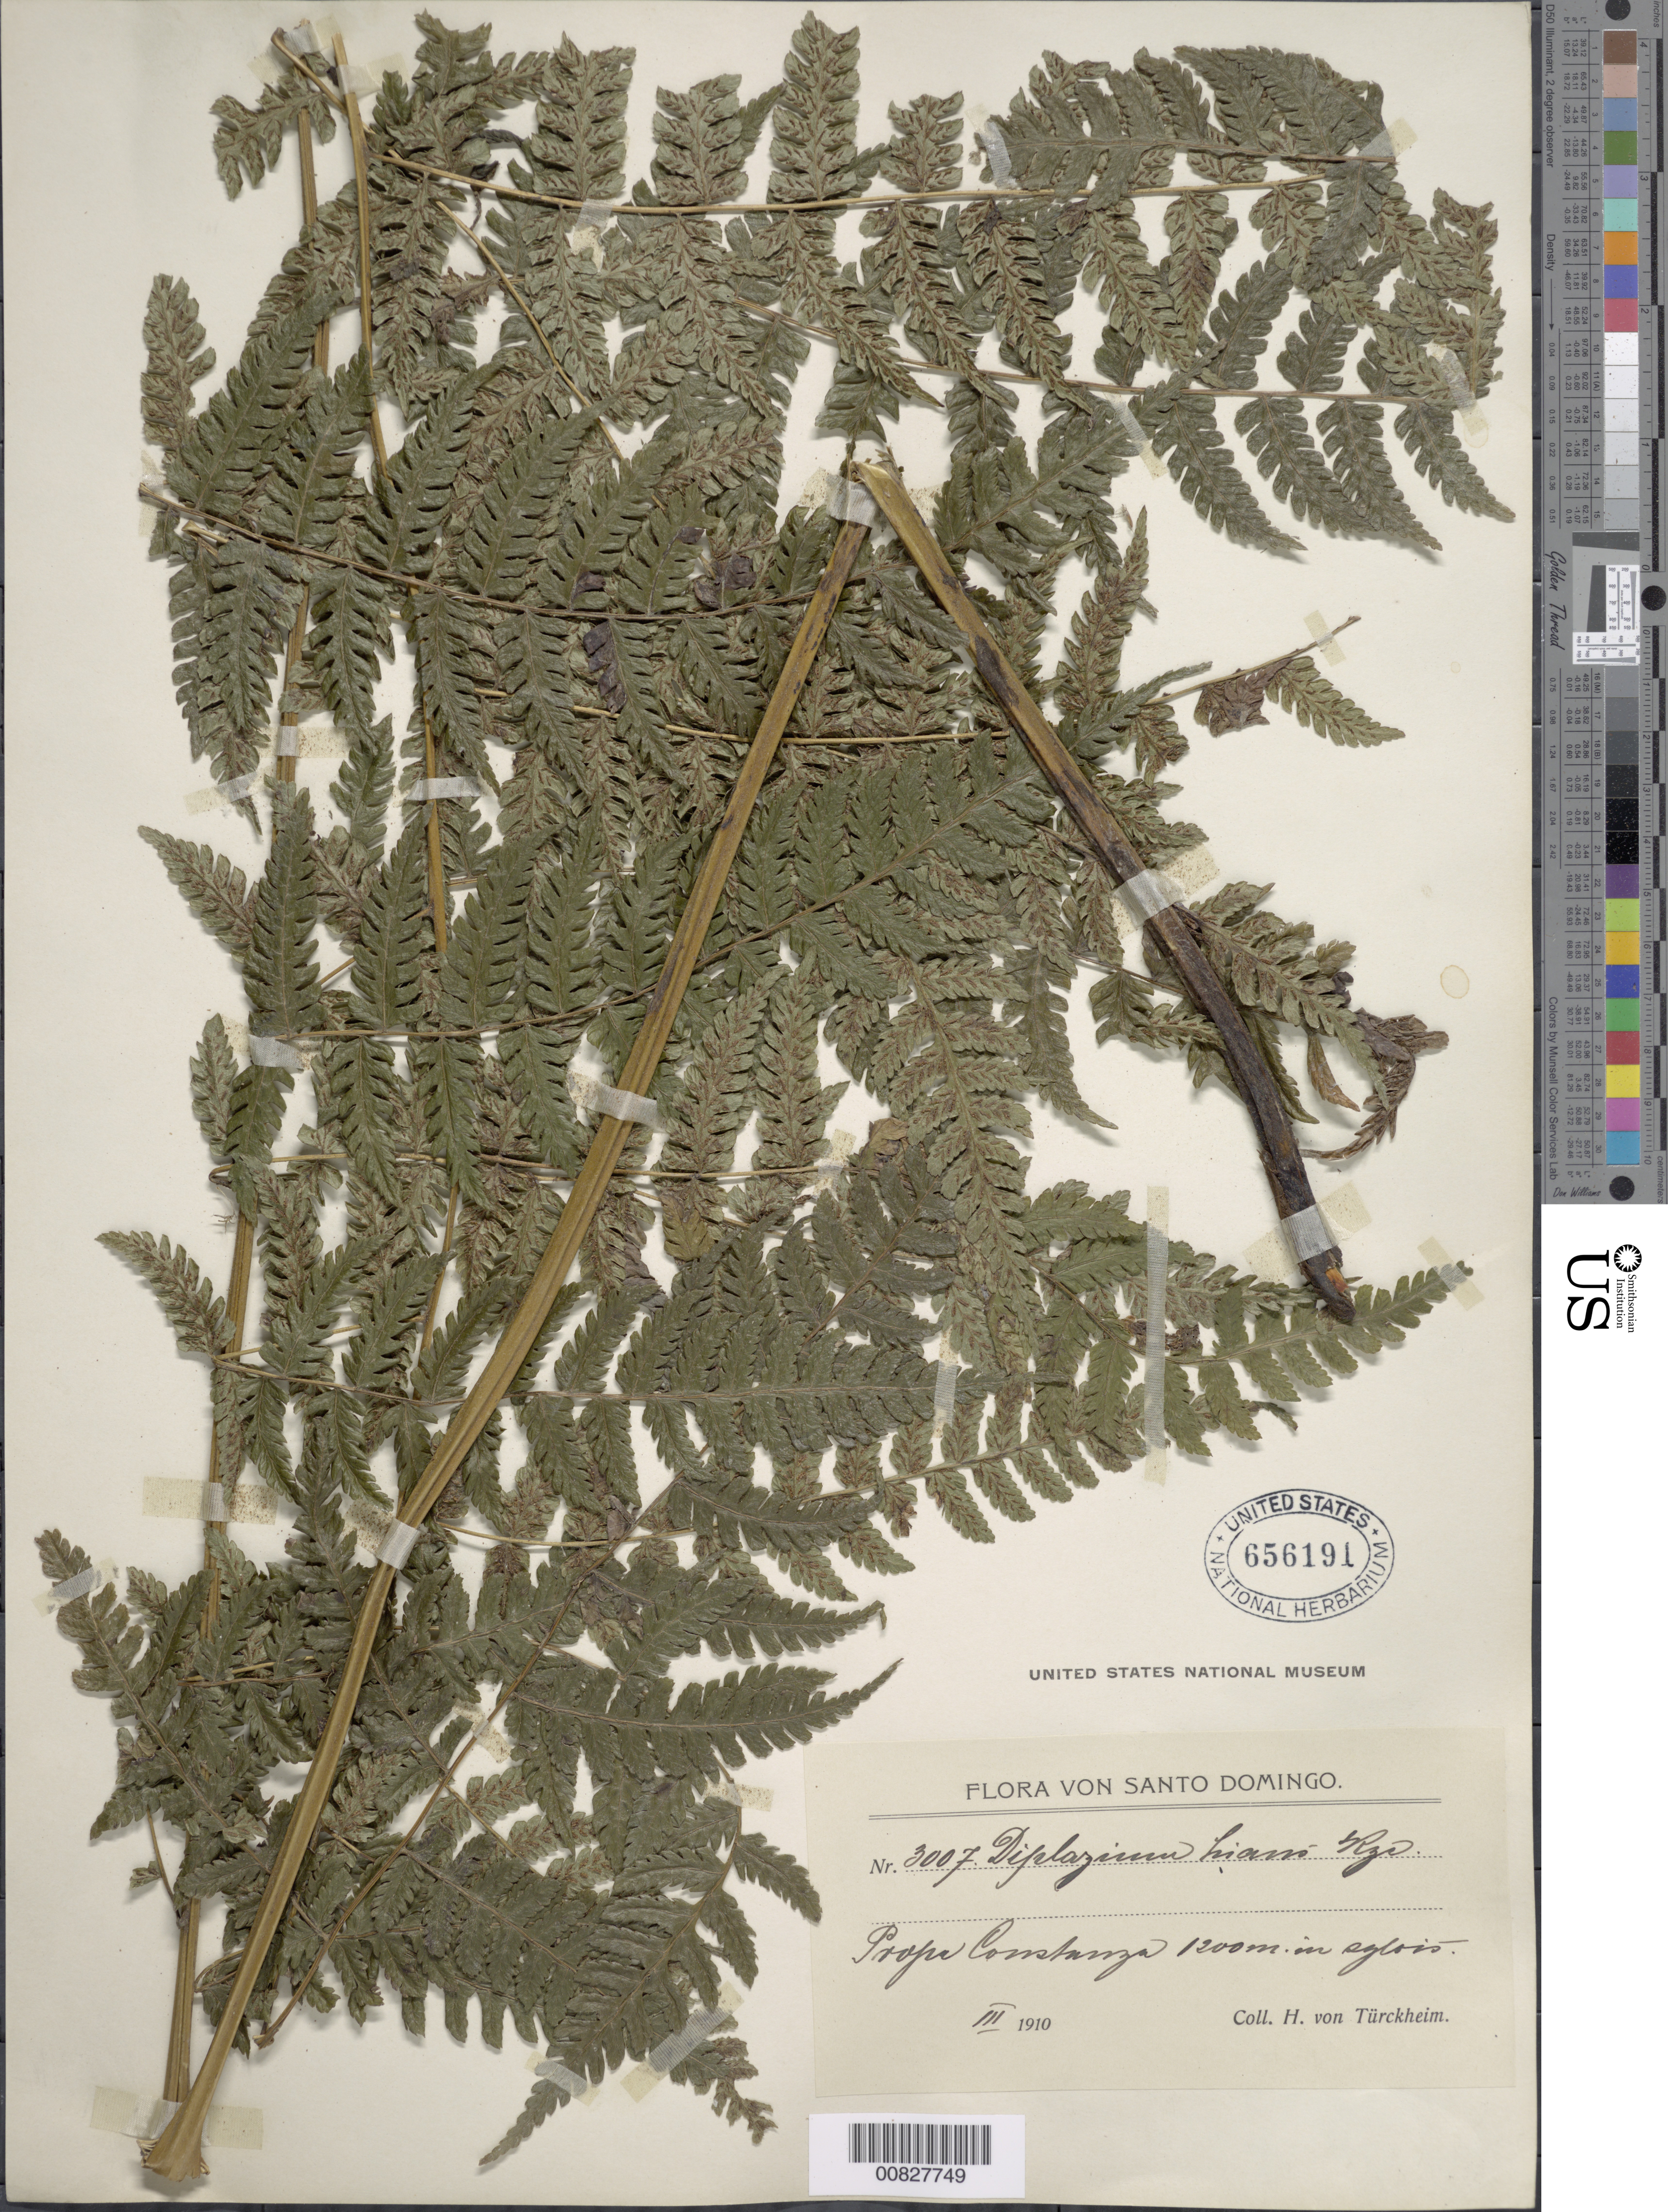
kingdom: Plantae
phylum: Tracheophyta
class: Polypodiopsida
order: Polypodiales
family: Athyriaceae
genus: Diplazium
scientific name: Diplazium fuertesii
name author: Brause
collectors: H. von Türckheim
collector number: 3007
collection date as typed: Mar 1910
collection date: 1910-03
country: Dominican Republic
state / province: La Vega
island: Hispaniola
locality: Constanza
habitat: Sylvis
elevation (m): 1200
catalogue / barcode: US 656191